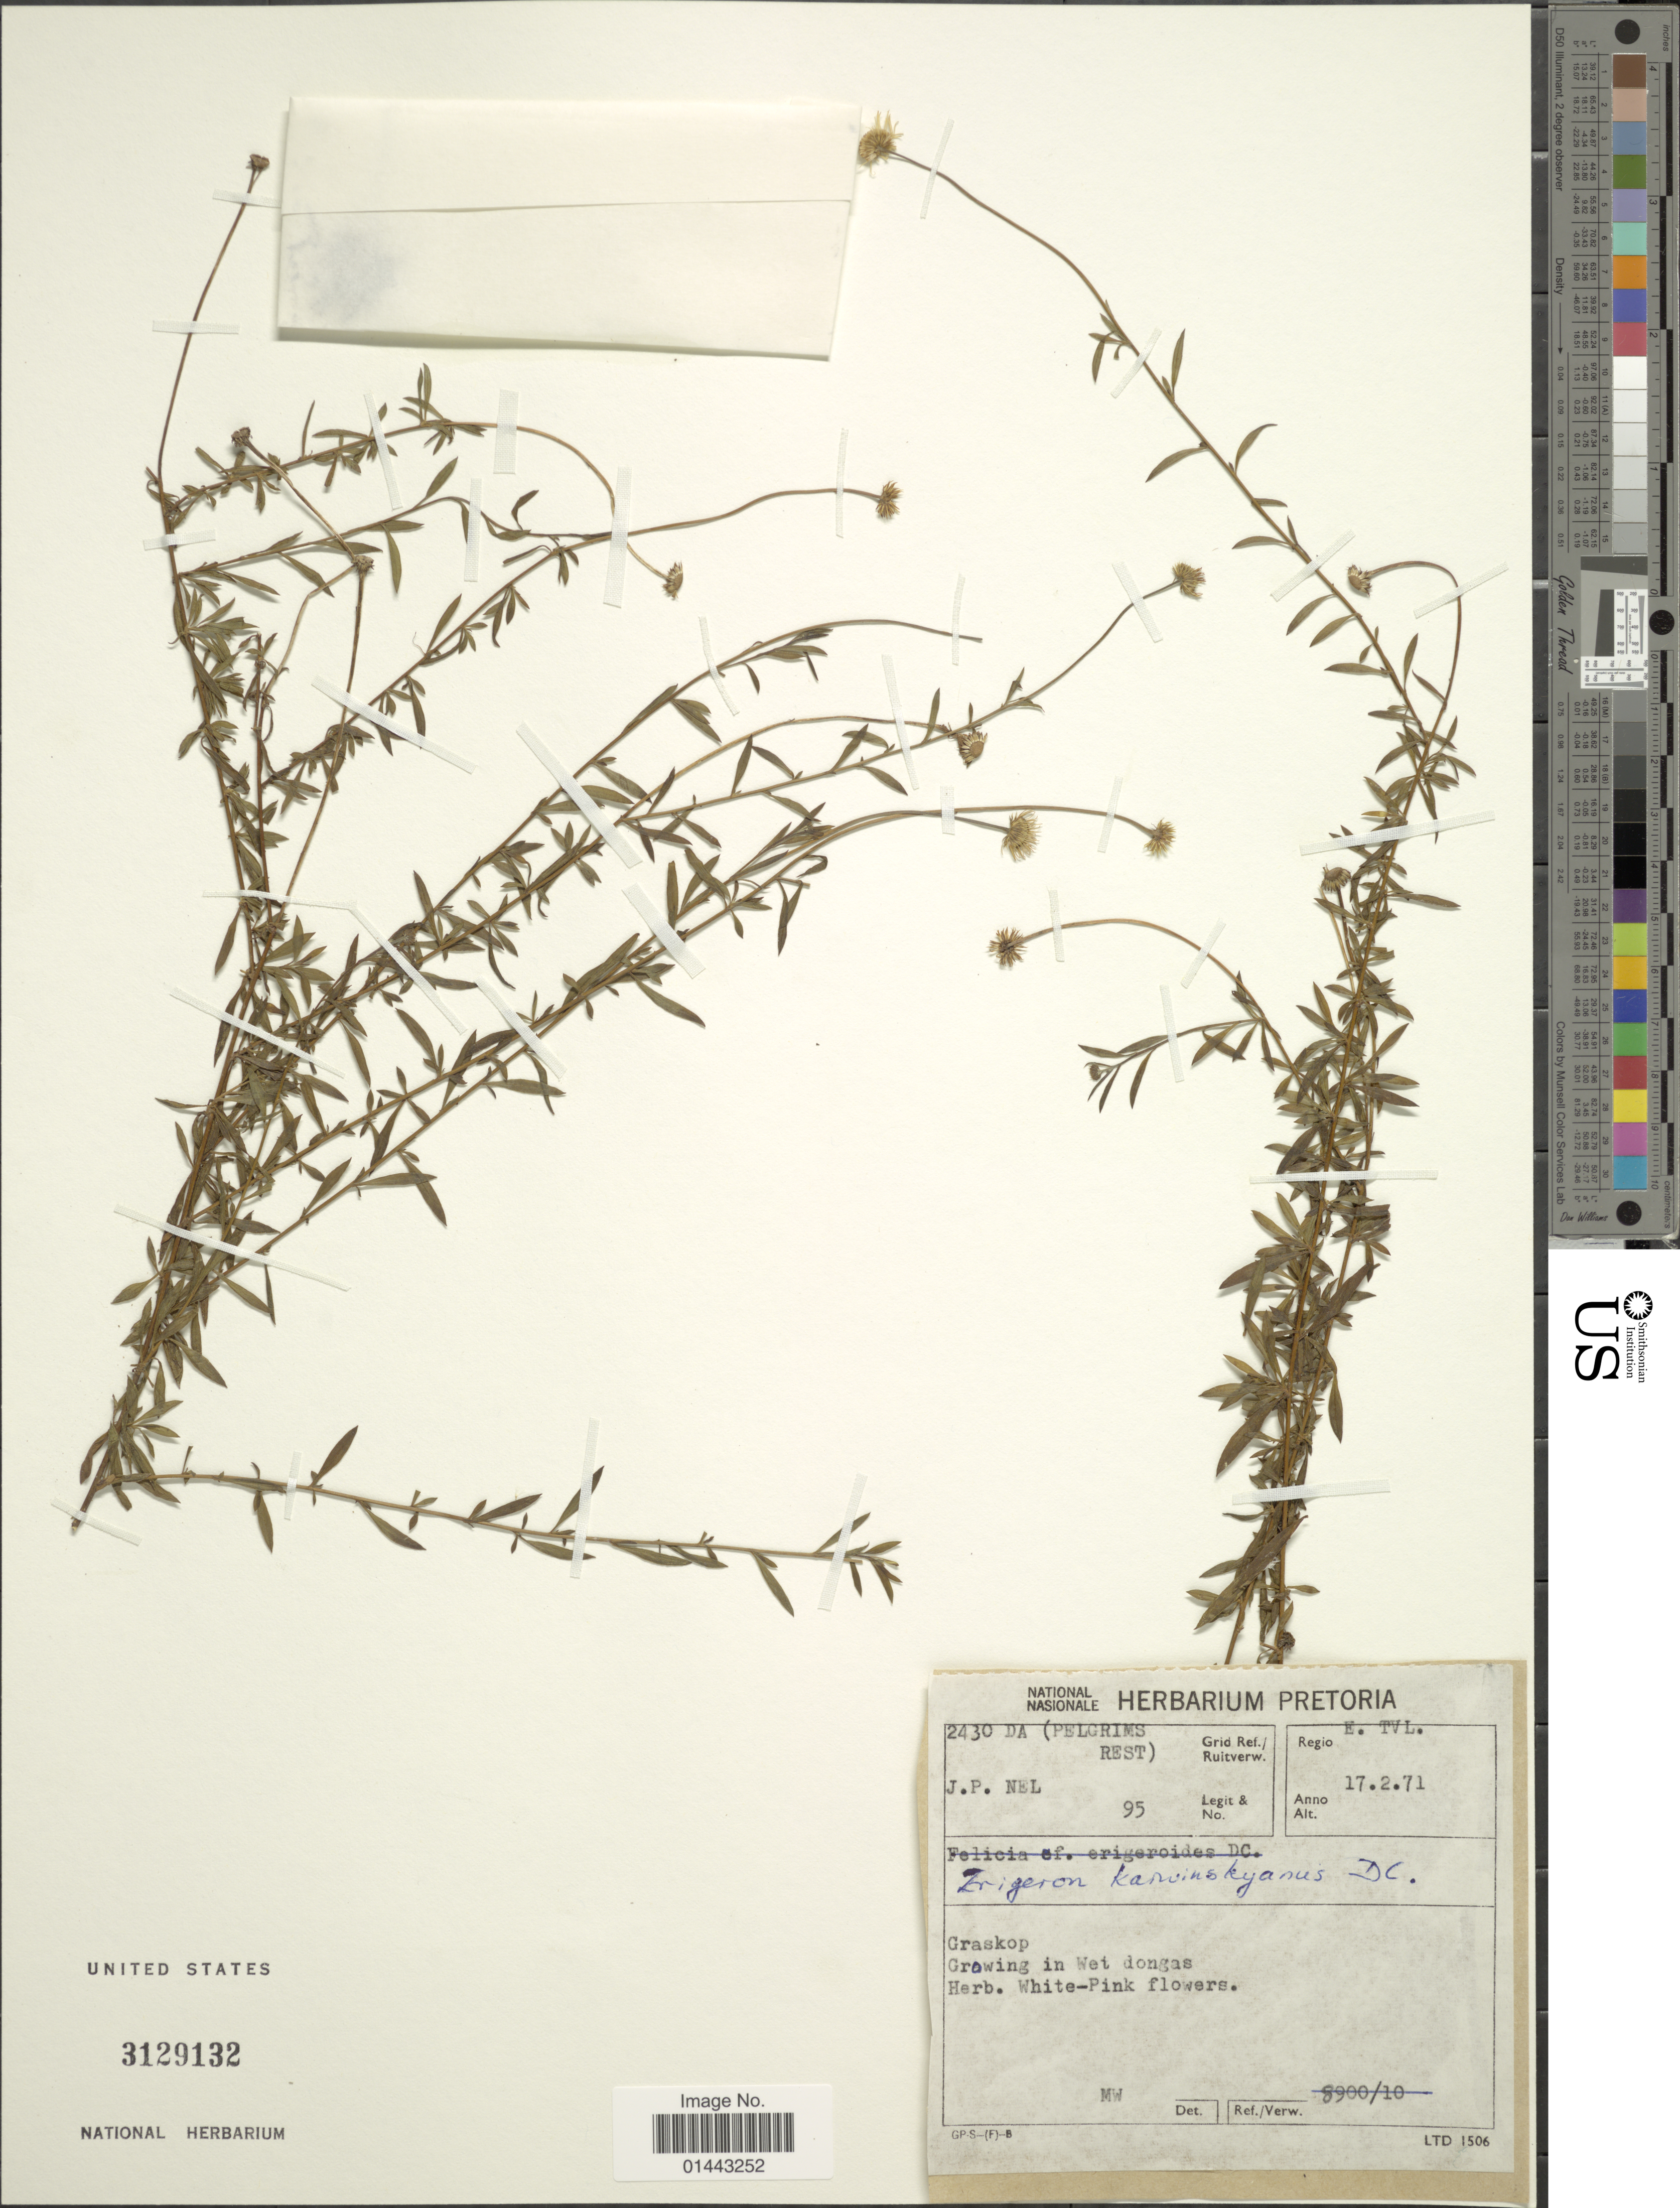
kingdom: Plantae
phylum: Tracheophyta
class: Magnoliopsida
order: Asterales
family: Asteraceae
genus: Erigeron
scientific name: Erigeron karvinskianus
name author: DC.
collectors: J. Nel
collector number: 95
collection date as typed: Transcribed d/m/y: 17/2/71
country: South Africa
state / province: Mpumalanga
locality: Regio E. TVL., Gradkop, in Wet dongas.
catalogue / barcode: US 3129132